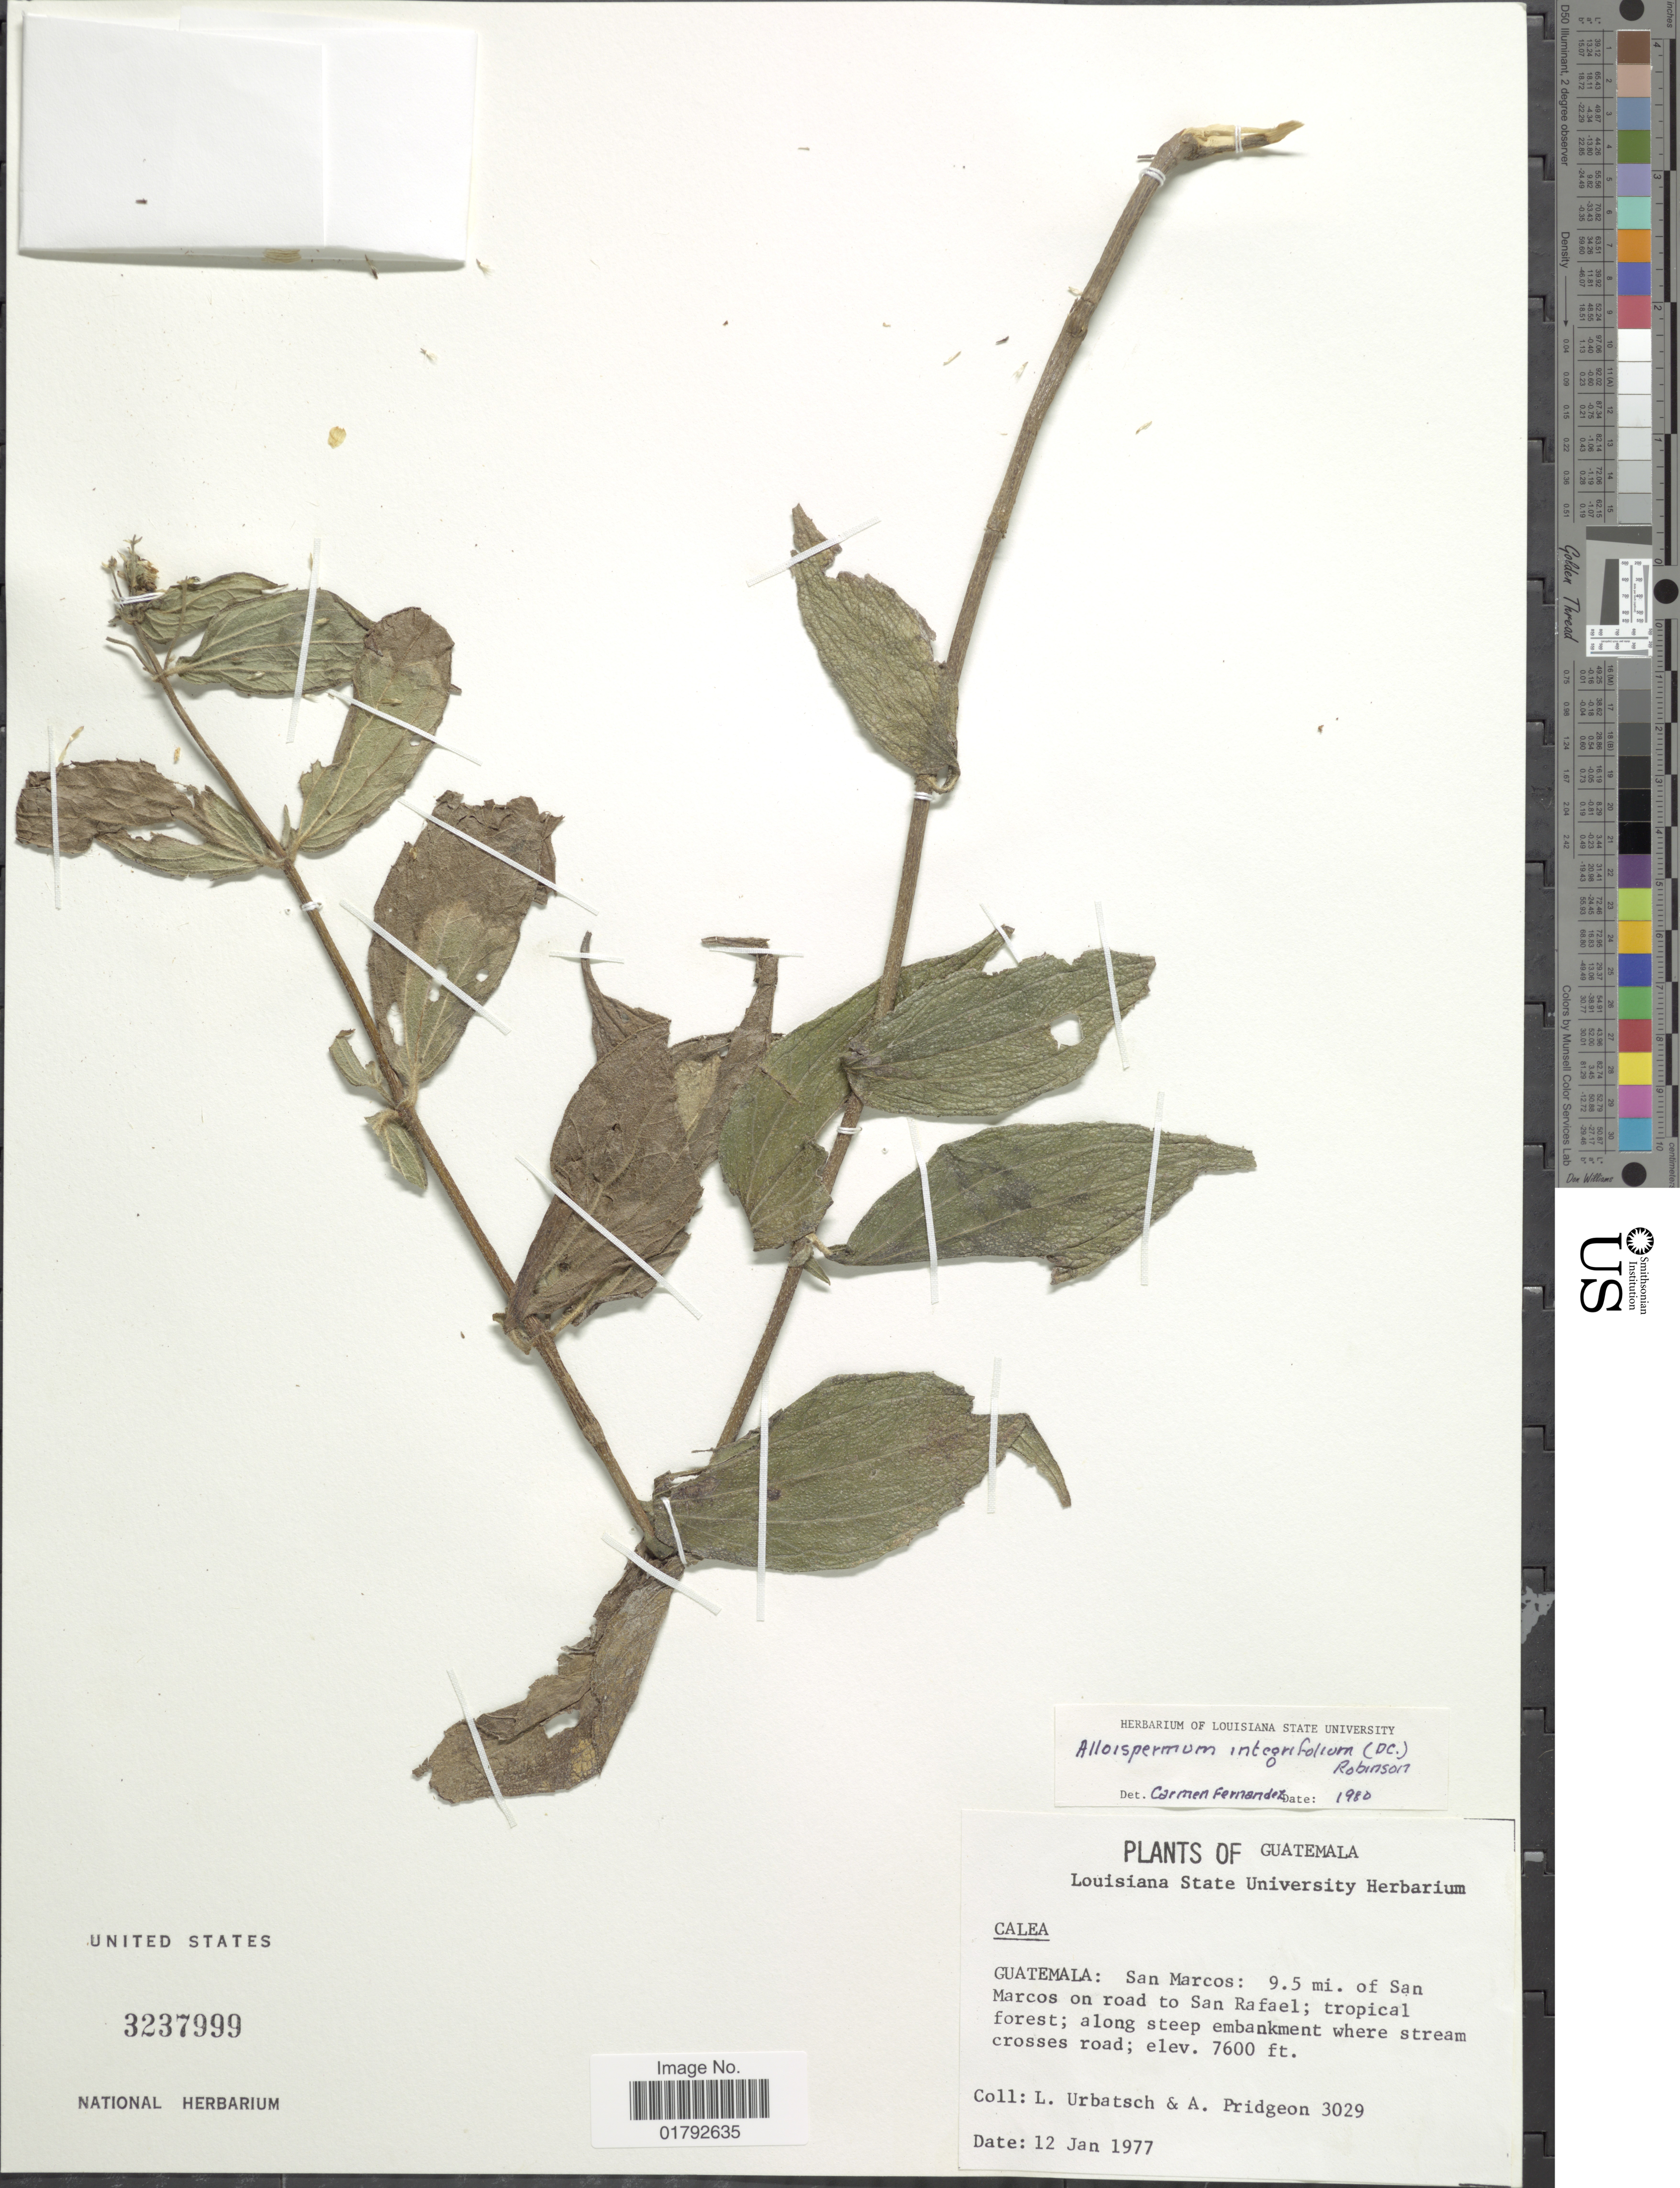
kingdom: Plantae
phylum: Tracheophyta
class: Magnoliopsida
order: Asterales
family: Asteraceae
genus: Alloispermum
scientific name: Alloispermum integrifolium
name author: (DC.) H. Rob.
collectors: L. E. Urbatsch & A. M. Pridgeon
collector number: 3029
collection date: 1977-01-12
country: Guatemala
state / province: San Marcos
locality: Guatemala: San Marcos: 9.5 mi of San Marcos on road to San Rafael; tropical forest.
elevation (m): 2316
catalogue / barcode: US 3237999